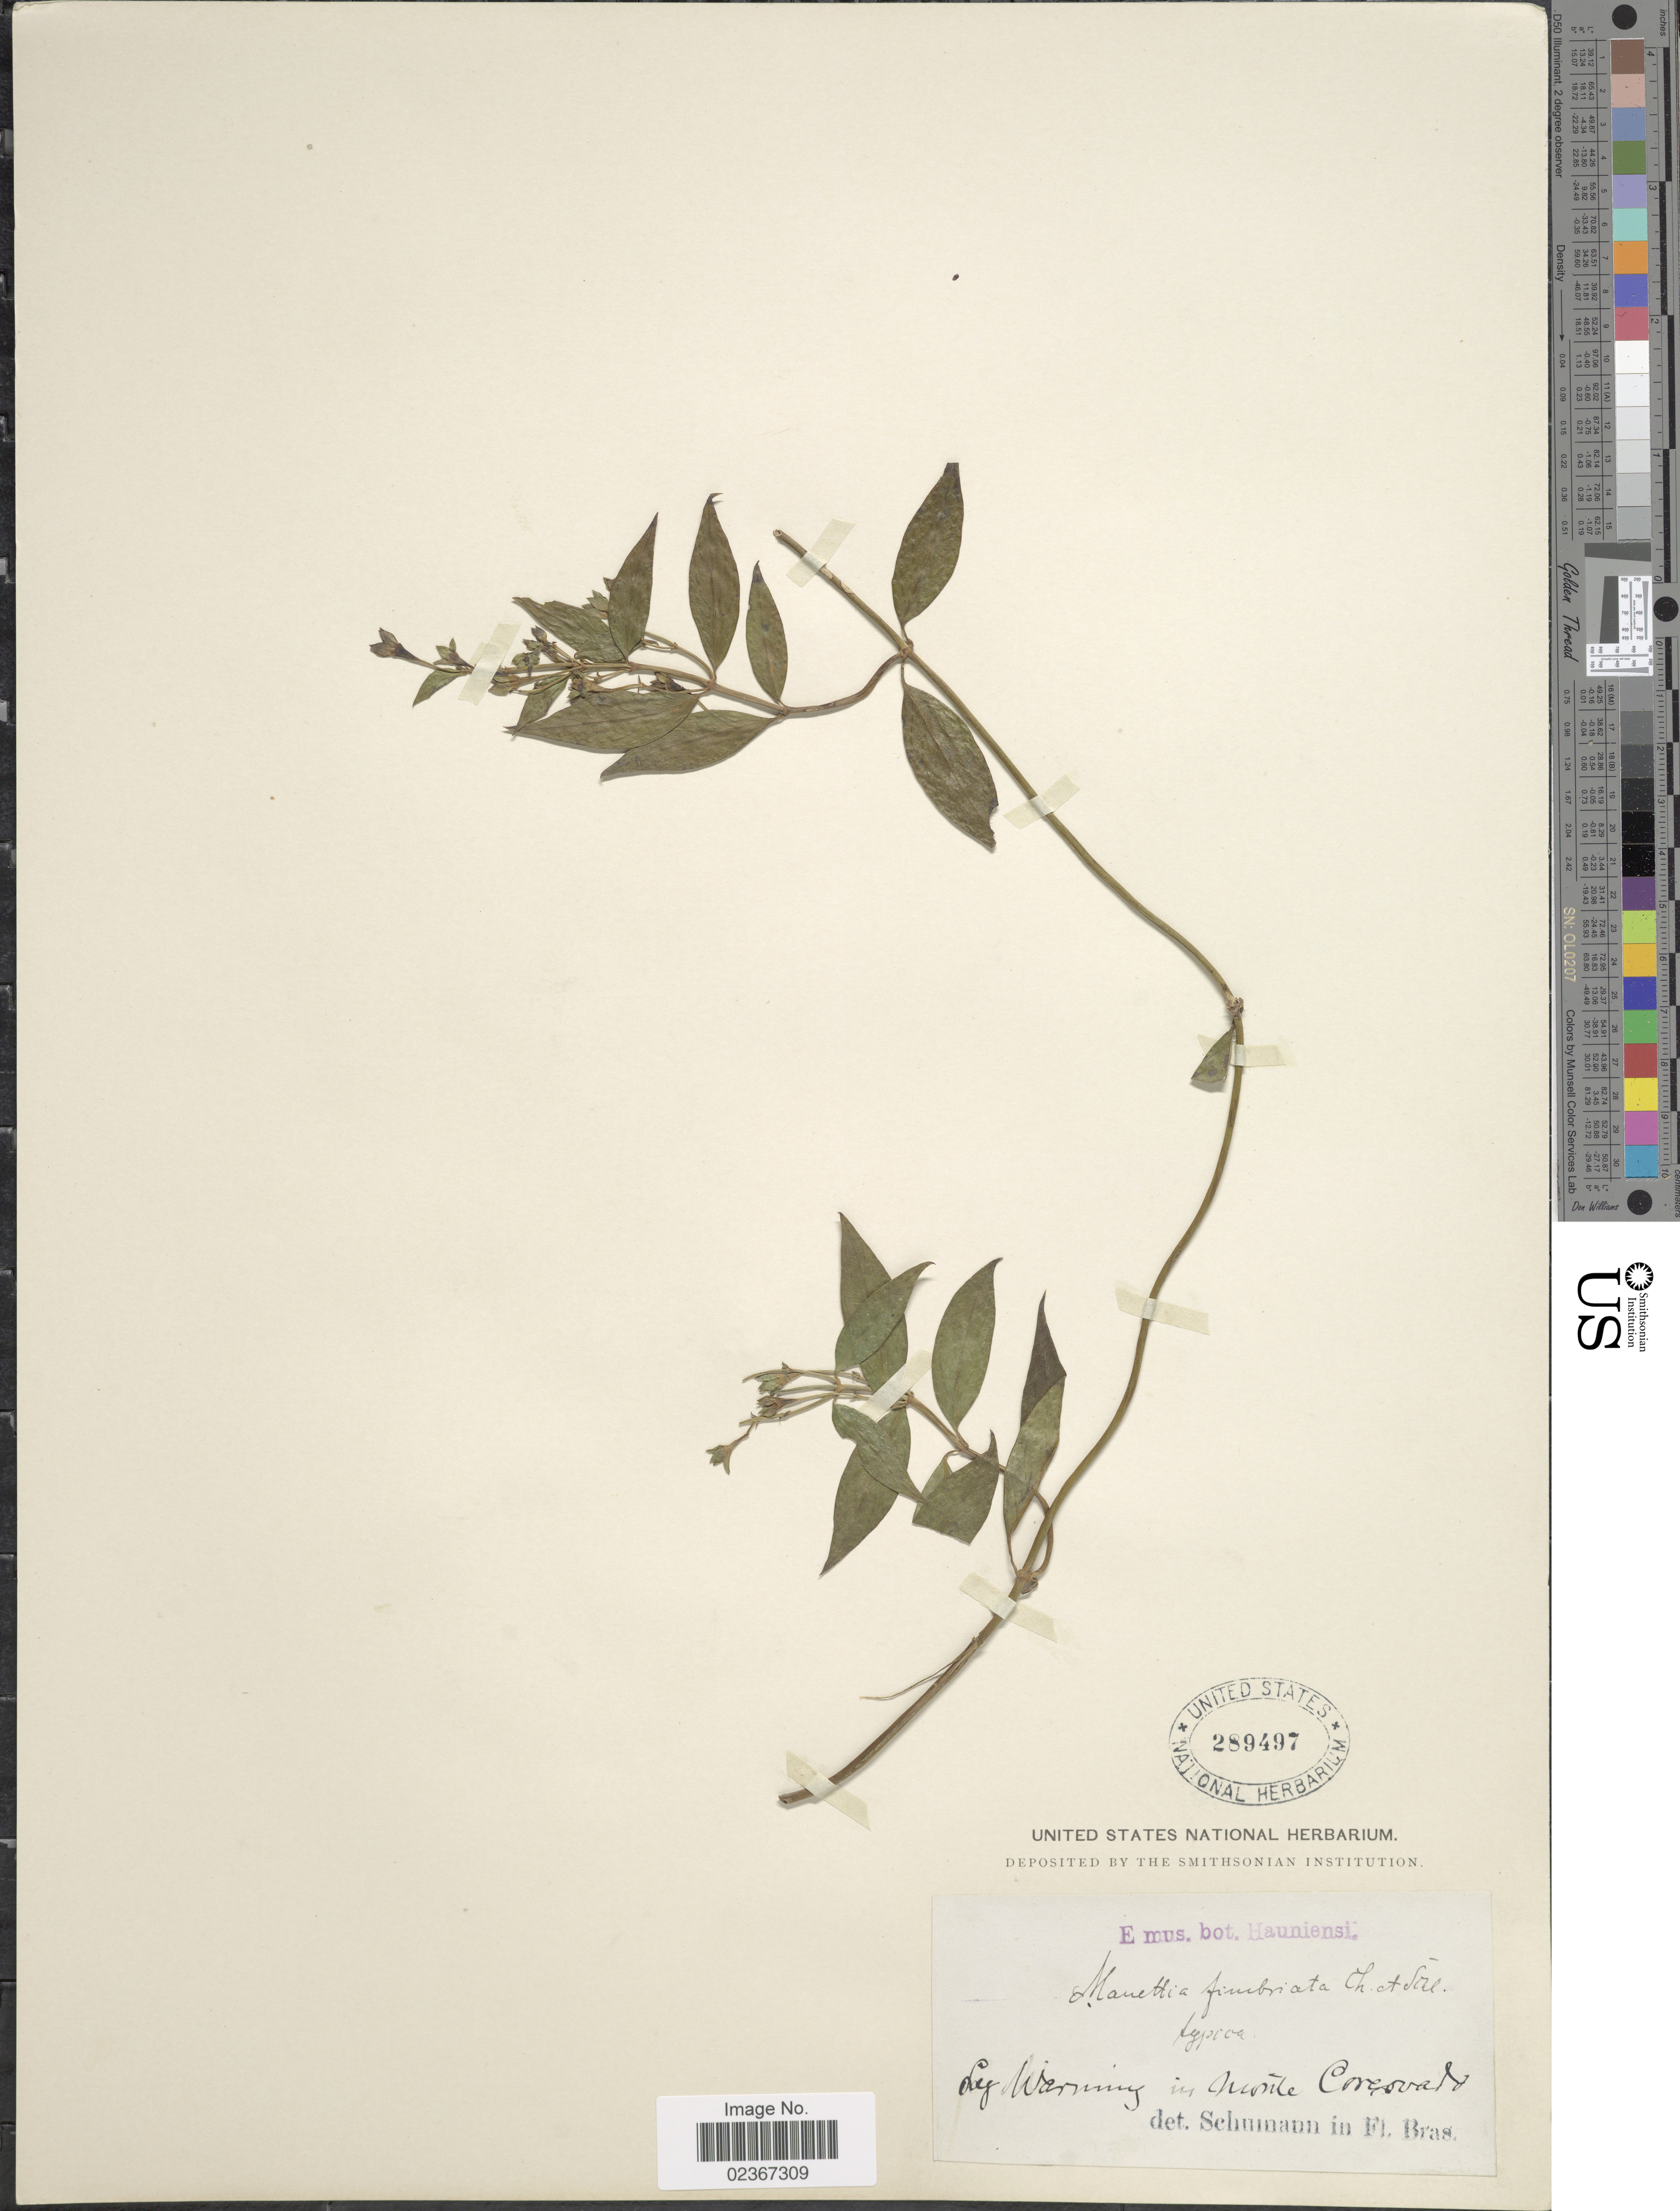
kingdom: Plantae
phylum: Tracheophyta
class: Magnoliopsida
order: Gentianales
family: Rubiaceae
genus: Manettia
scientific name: Manettia fimbriata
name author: Cham. & Schltdl.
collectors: Warming, --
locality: Monte Coreovalo [interpreted]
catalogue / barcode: US 289497